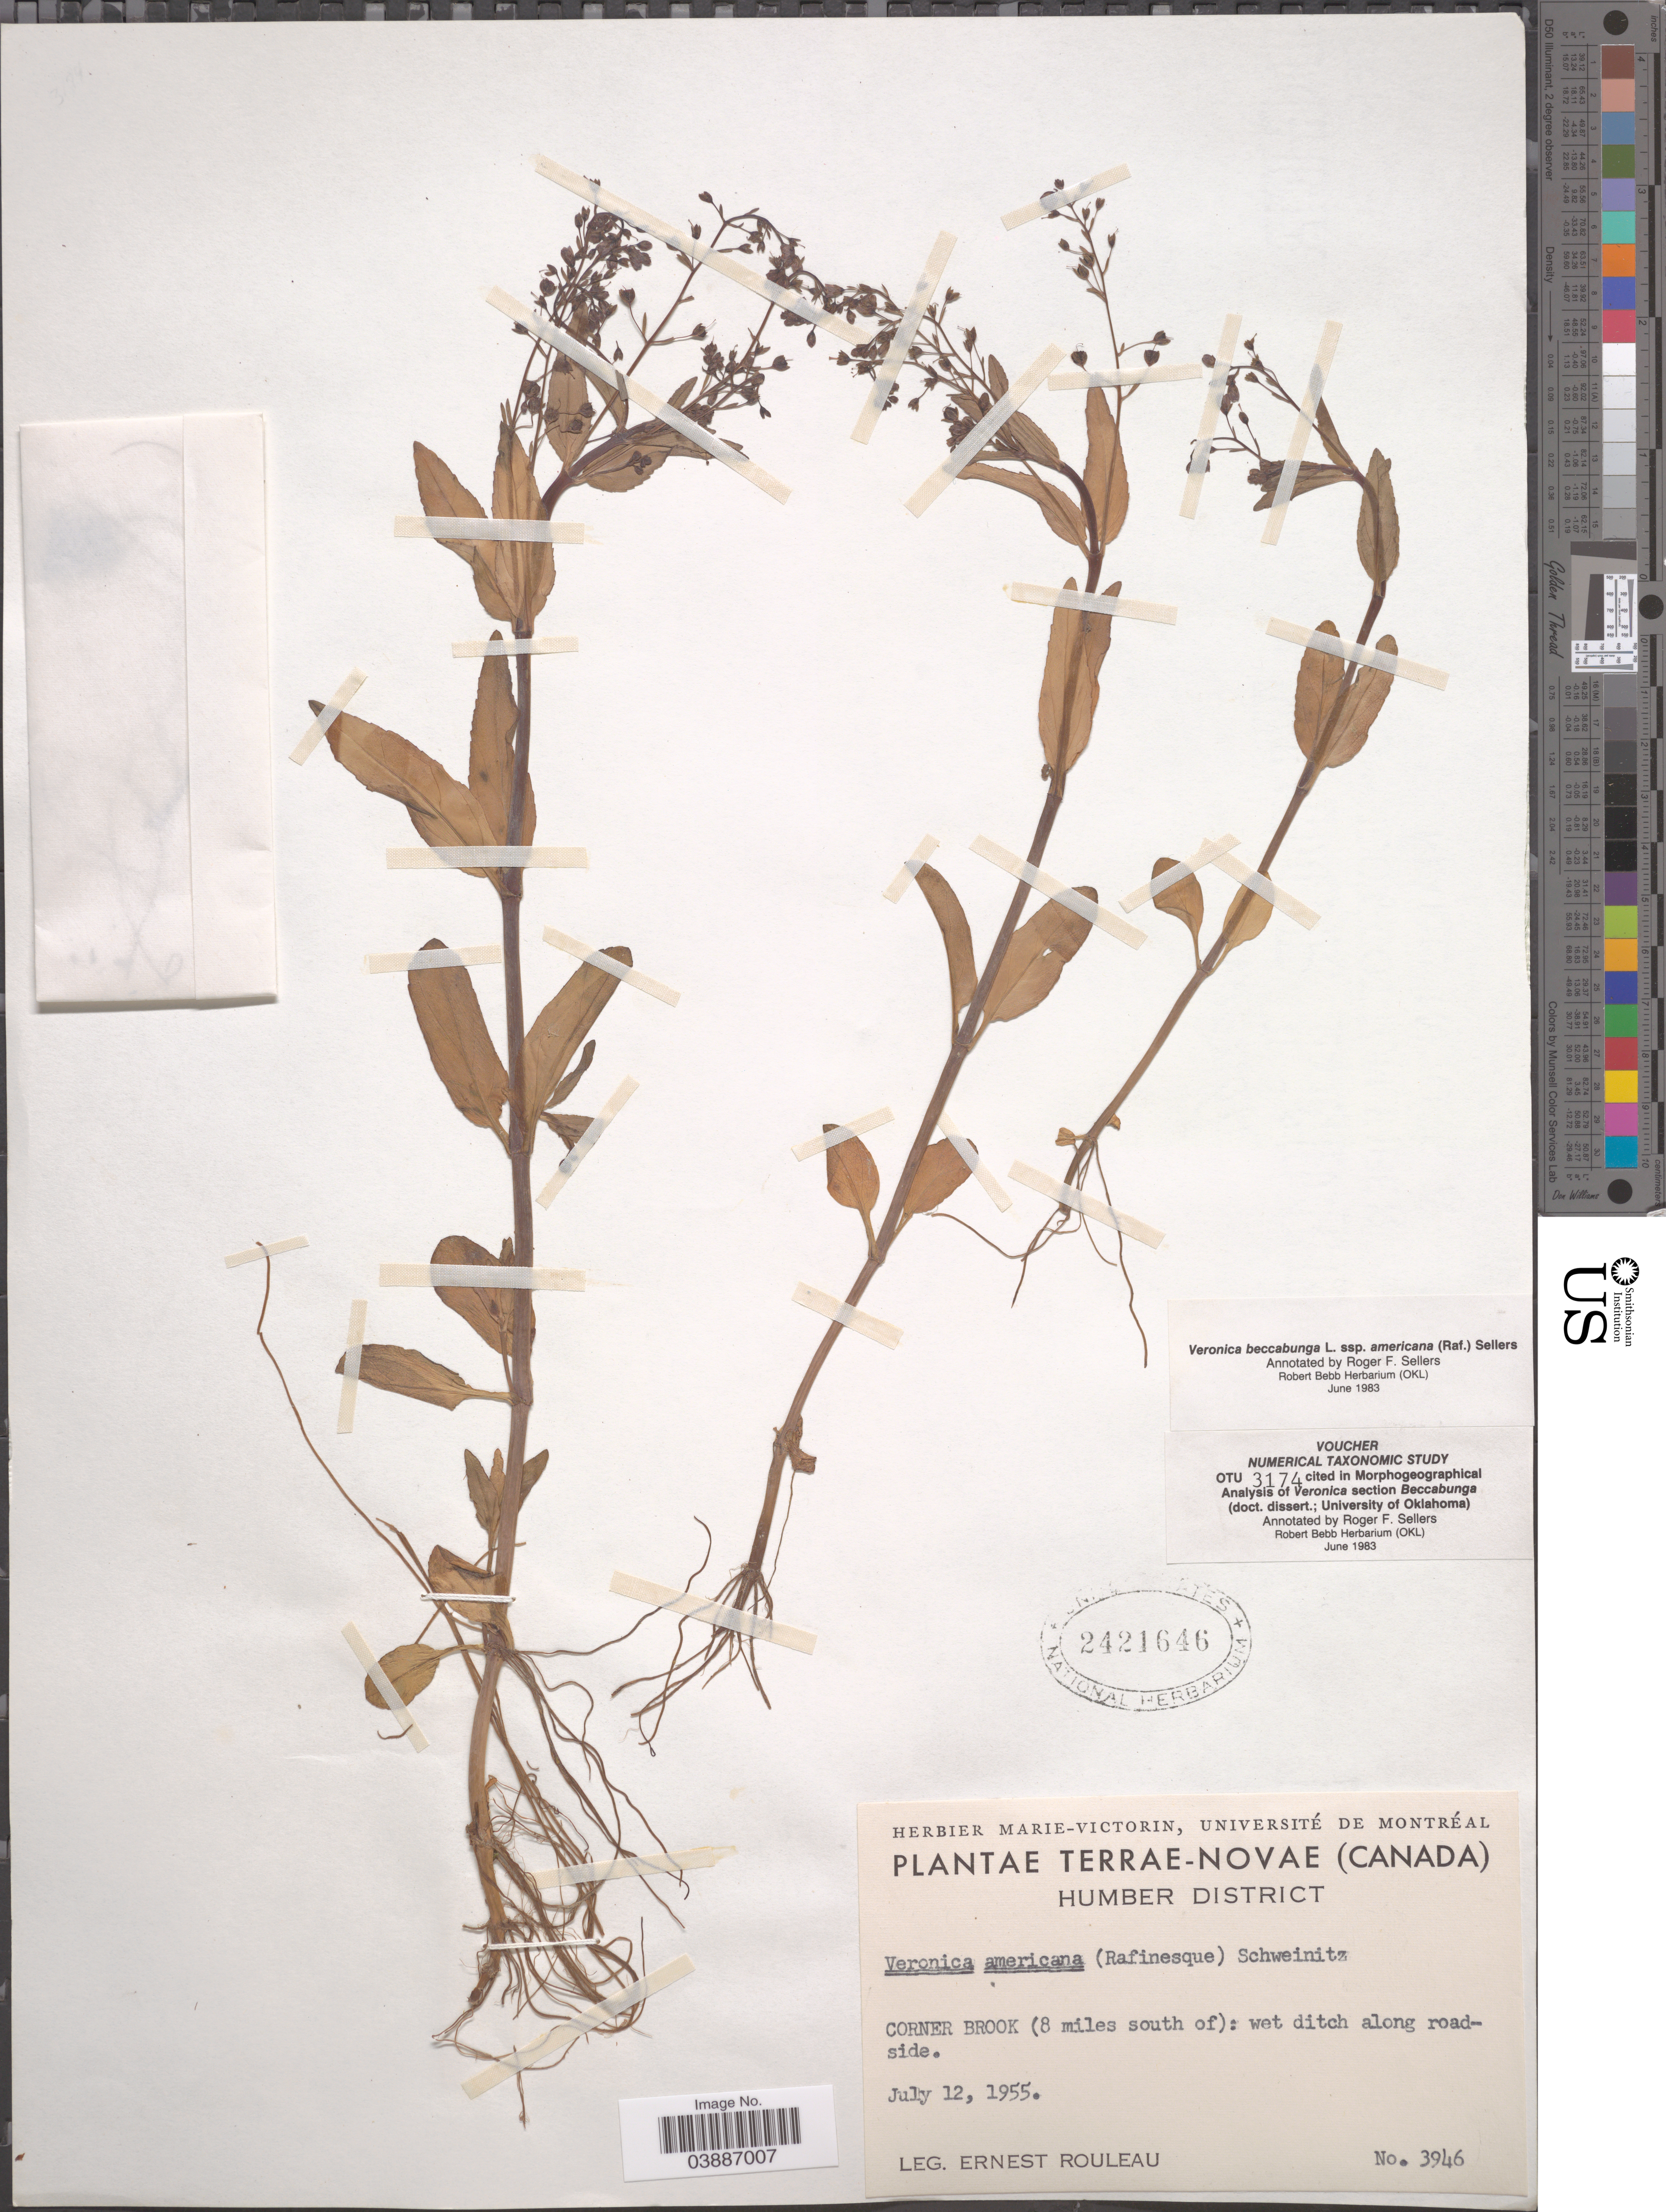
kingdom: Plantae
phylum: Tracheophyta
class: Magnoliopsida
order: Lamiales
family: Plantaginaceae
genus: Veronica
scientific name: Veronica beccabunga subsp. americana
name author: Raf.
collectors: J. Rouleau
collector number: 3946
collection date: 1955-07-12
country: Canada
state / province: Newfoundland and Labrador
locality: Terræ-Novæ, Humber District. Corner Brook (8 miles south of): wet ditch along roadside.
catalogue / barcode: US 2421646